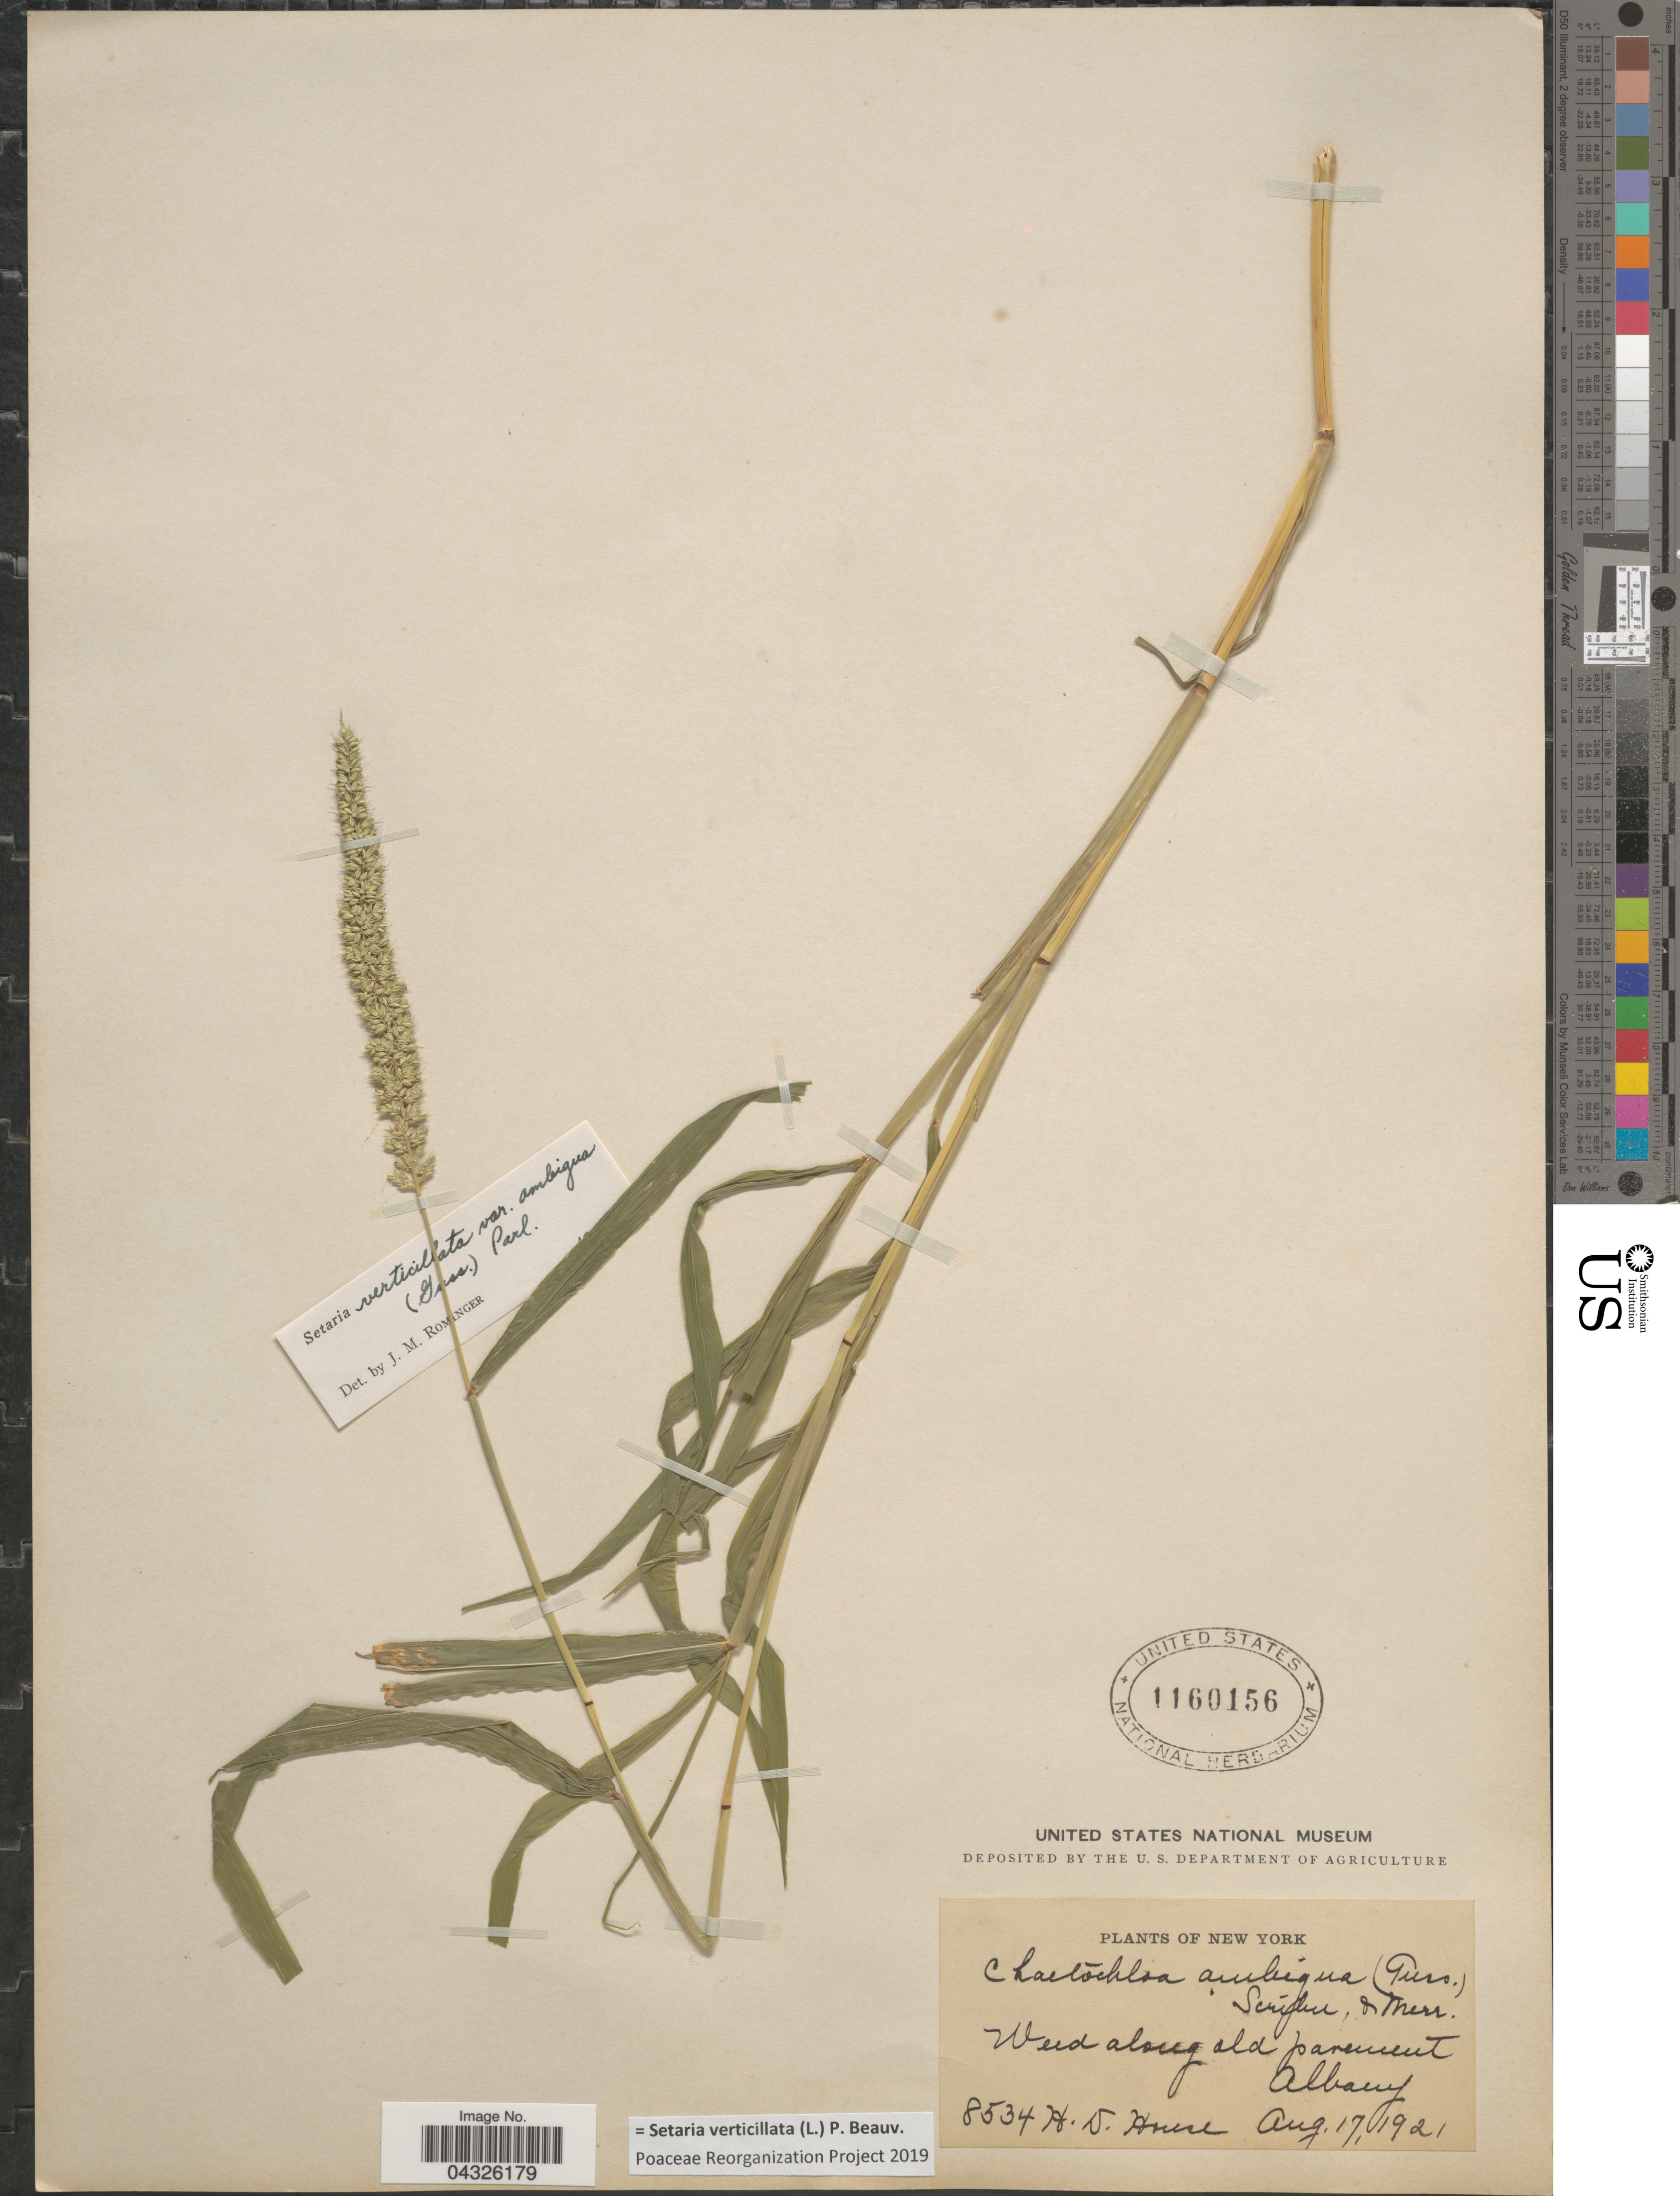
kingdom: Plantae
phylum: Tracheophyta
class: Liliopsida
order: Poales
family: Poaceae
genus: Setaria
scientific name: Setaria verticillata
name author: (L.) P. Beauv.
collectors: H. D. House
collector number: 8534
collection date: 1921-08-17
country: United States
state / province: New York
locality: Albany.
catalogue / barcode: US 1160156